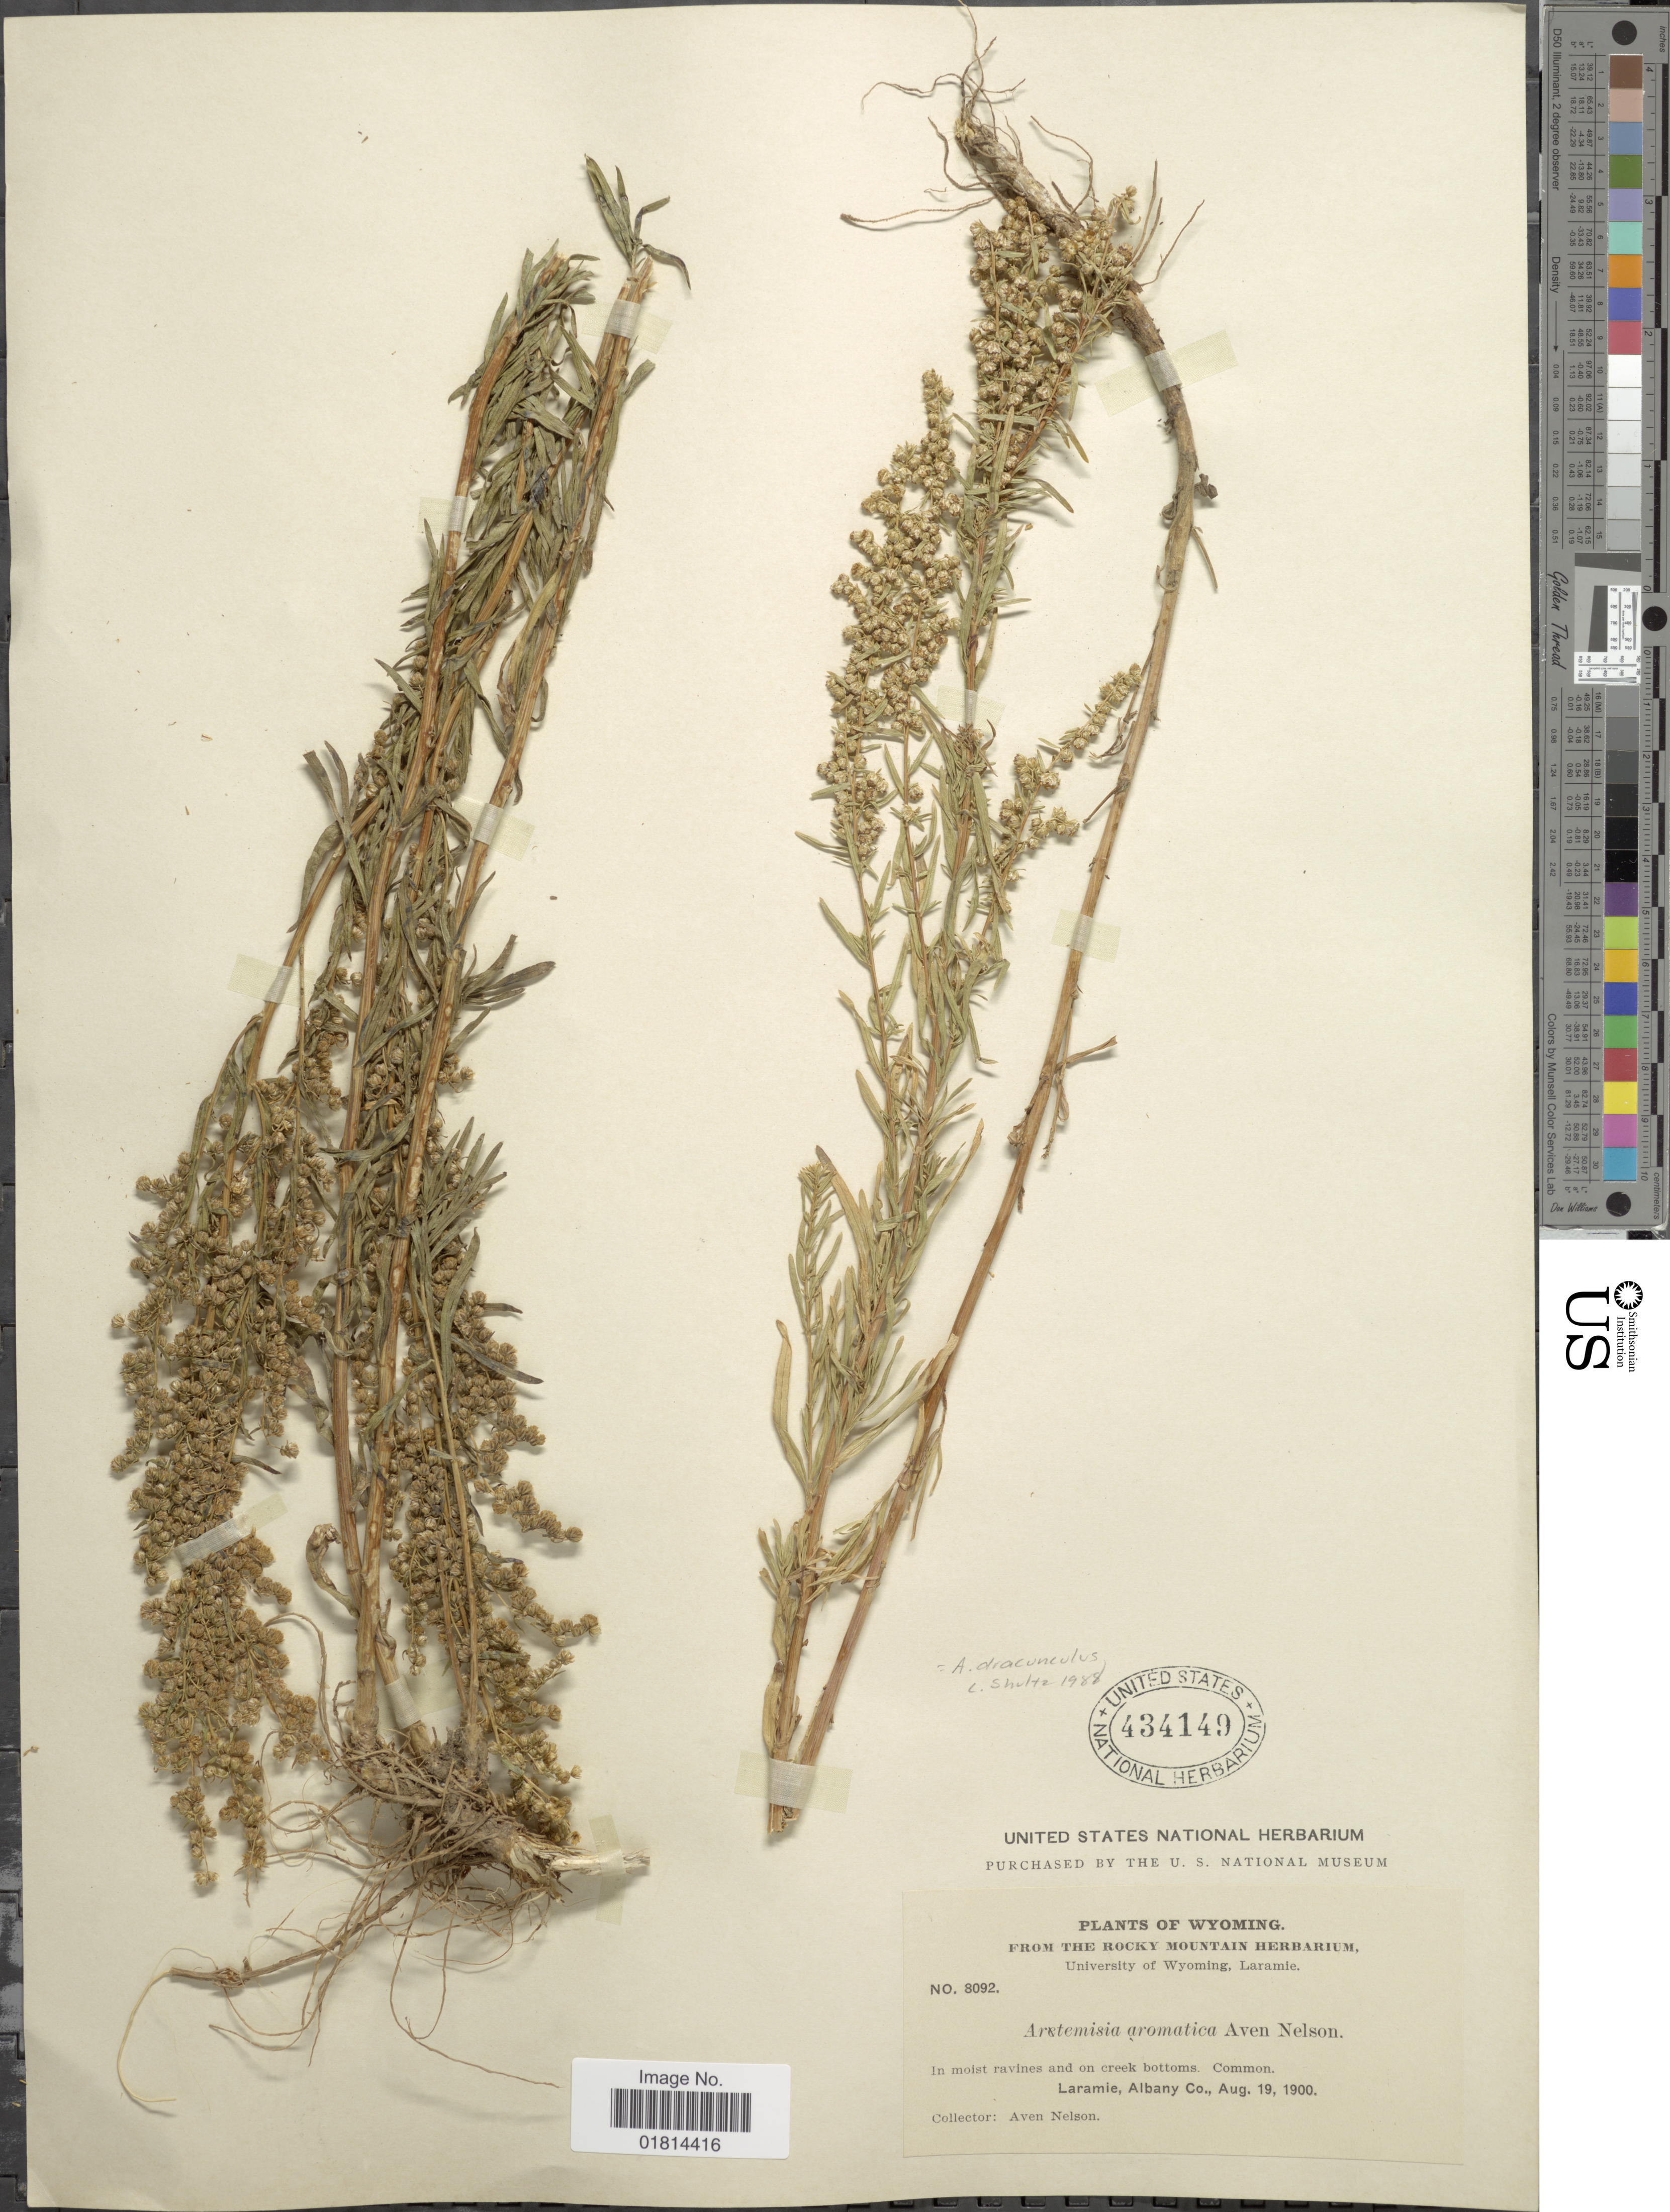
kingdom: Plantae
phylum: Tracheophyta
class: Magnoliopsida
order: Asterales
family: Asteraceae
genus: Artemisia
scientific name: Artemisia aromatica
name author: A. Nelson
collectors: A. Nelson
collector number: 8092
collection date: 1900-08-19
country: United States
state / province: Wyoming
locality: In moist ravines and on creek bottoms. Common. Laramie, Albany Co.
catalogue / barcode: US 434149